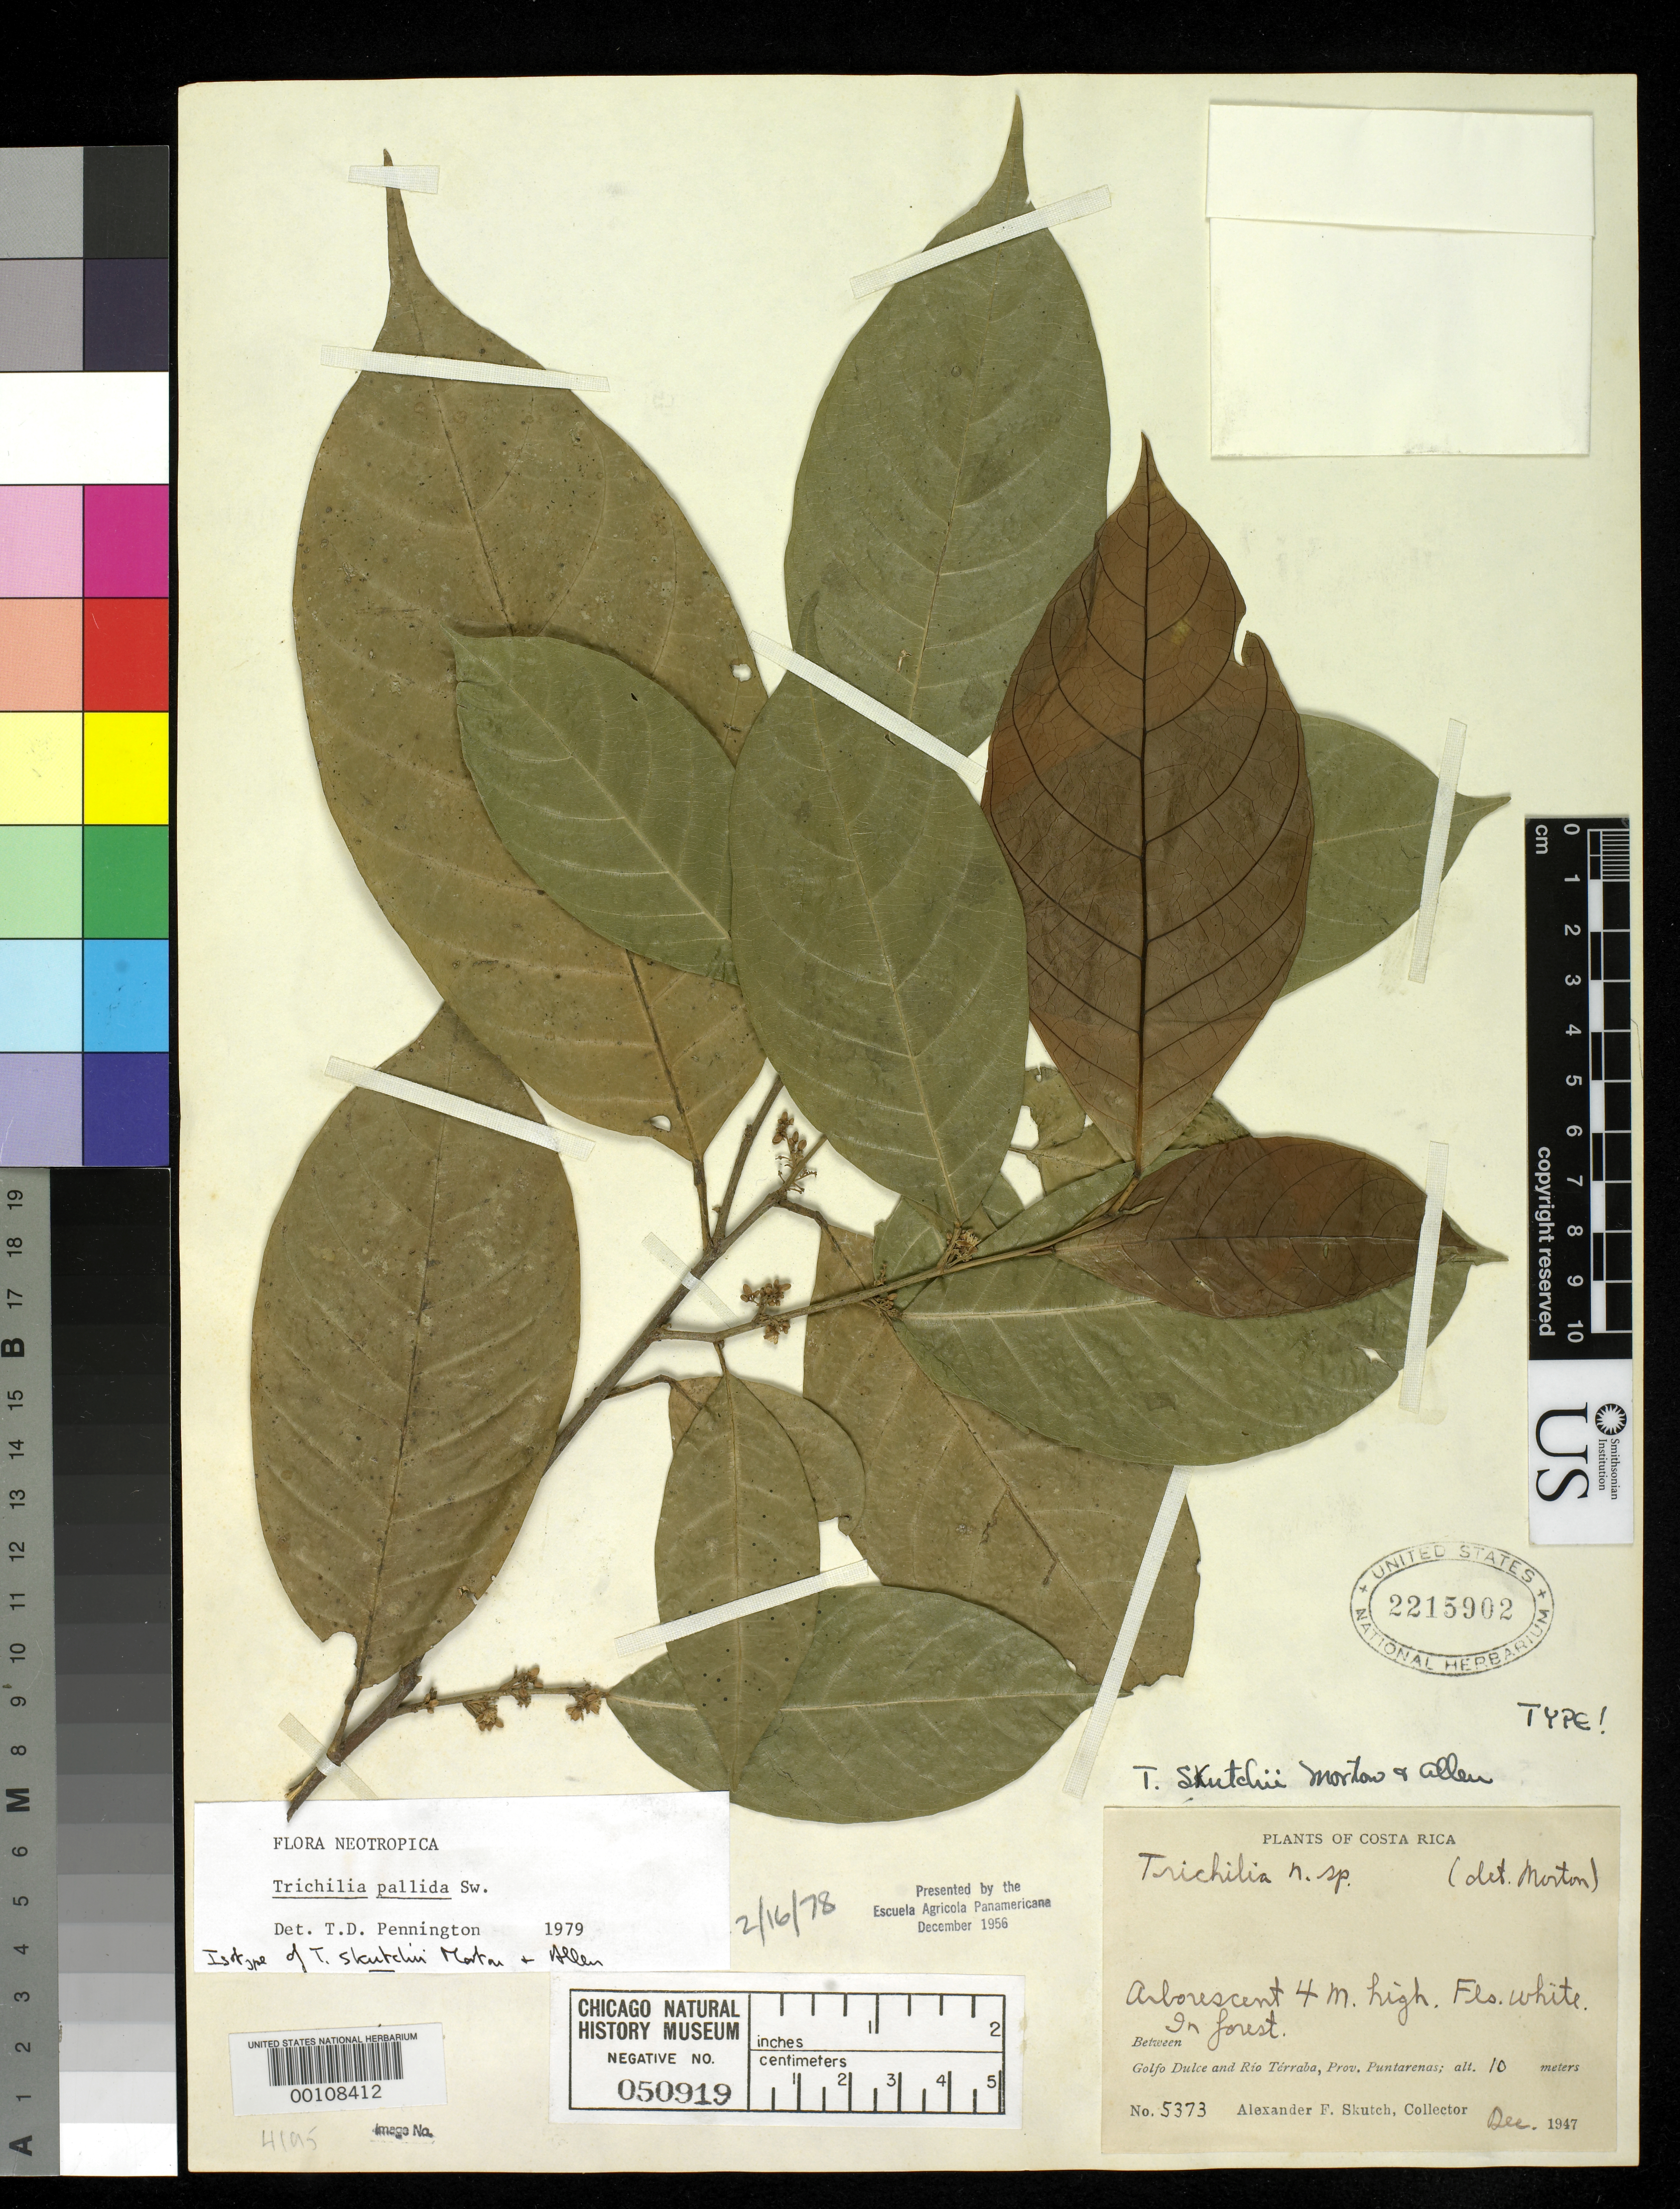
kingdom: Plantae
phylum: Tracheophyta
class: Magnoliopsida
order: Sapindales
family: Meliaceae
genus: Trichilia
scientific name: Trichilia skutchii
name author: P.H. Allen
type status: Holotype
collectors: A. F. Skutch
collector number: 5373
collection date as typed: Dec 1947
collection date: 1947-12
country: Costa Rica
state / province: Puntarenas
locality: Between Golfo Dulce and Rio Terraba.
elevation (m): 9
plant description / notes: Specimen ex herb. EAP. Presented by the Escuela Agricola Panamericana, December 1956.; Erroneously annotated as "isotype"; EAP holotypes were transferred to US in 1956 (Dorr et al. in press).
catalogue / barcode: US 2215902